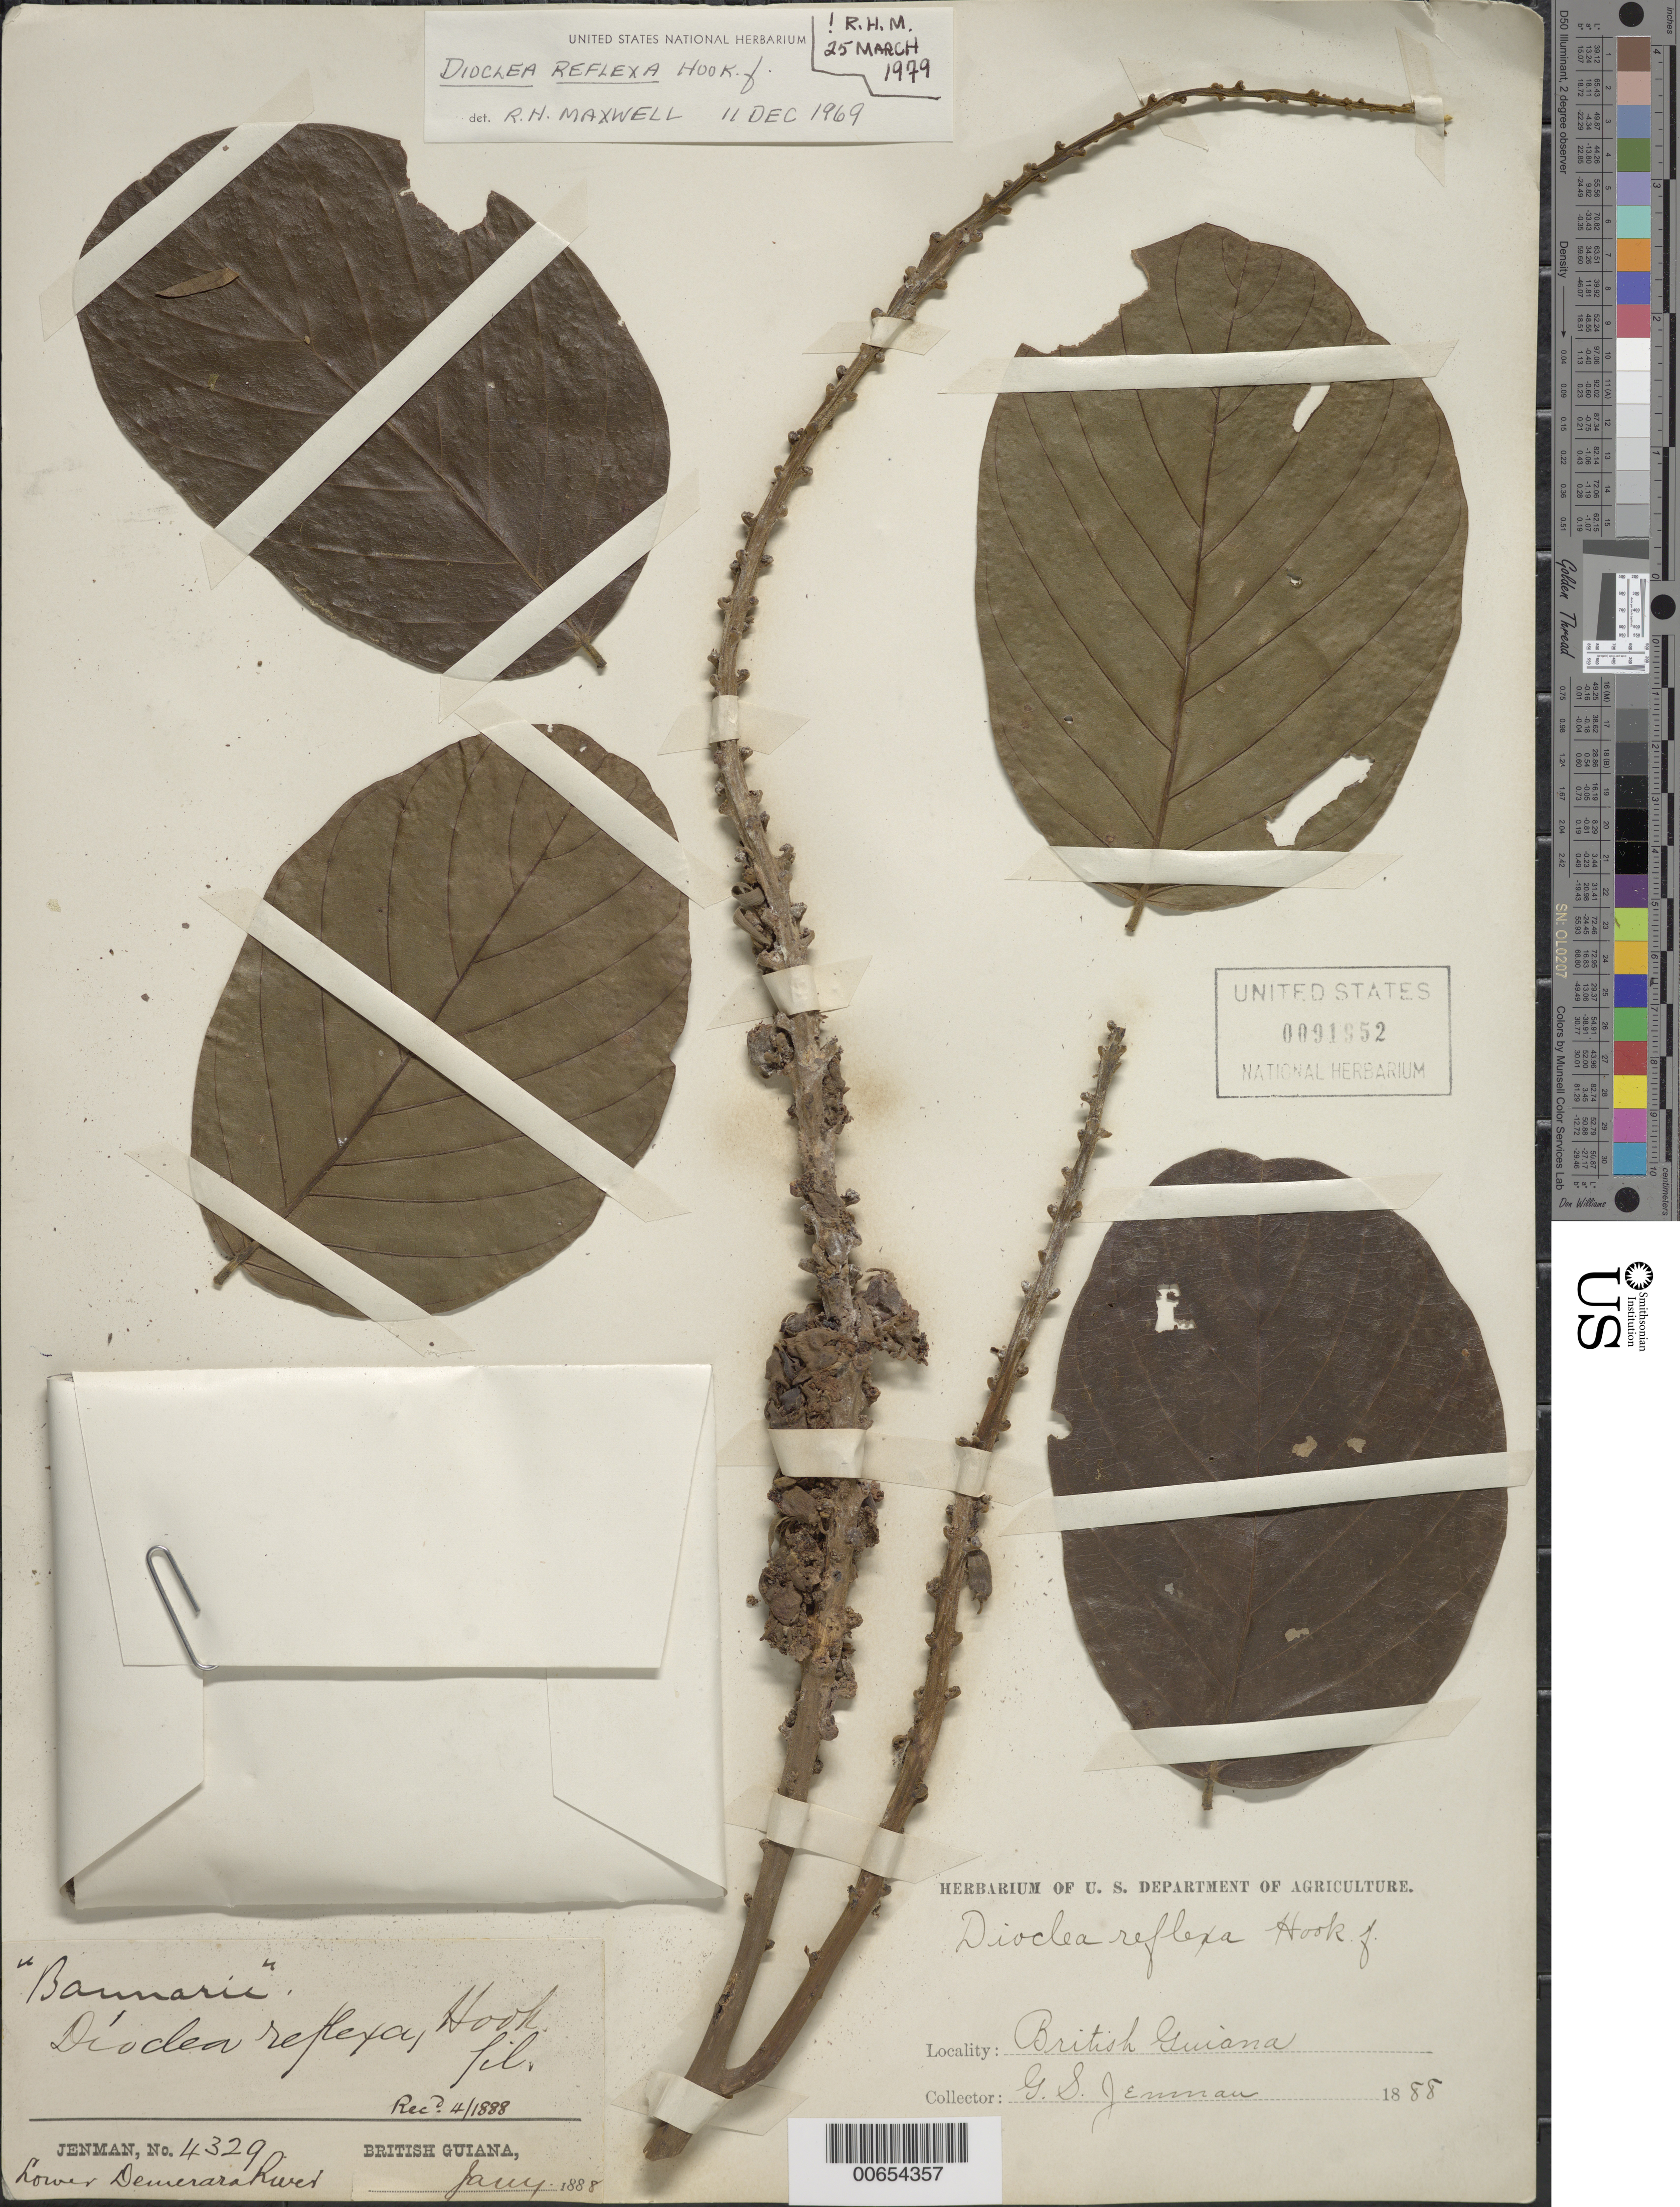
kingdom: Plantae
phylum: Tracheophyta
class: Magnoliopsida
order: Fabales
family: Fabaceae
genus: Macropsychanthus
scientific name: Macropsychanthus comosus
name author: (G. Mey.) L.P. Queiroz & Snak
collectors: G. S. Jenman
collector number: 4329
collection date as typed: January 1888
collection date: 1888-01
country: Guyana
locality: Demerara R., lower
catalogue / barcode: US 91952